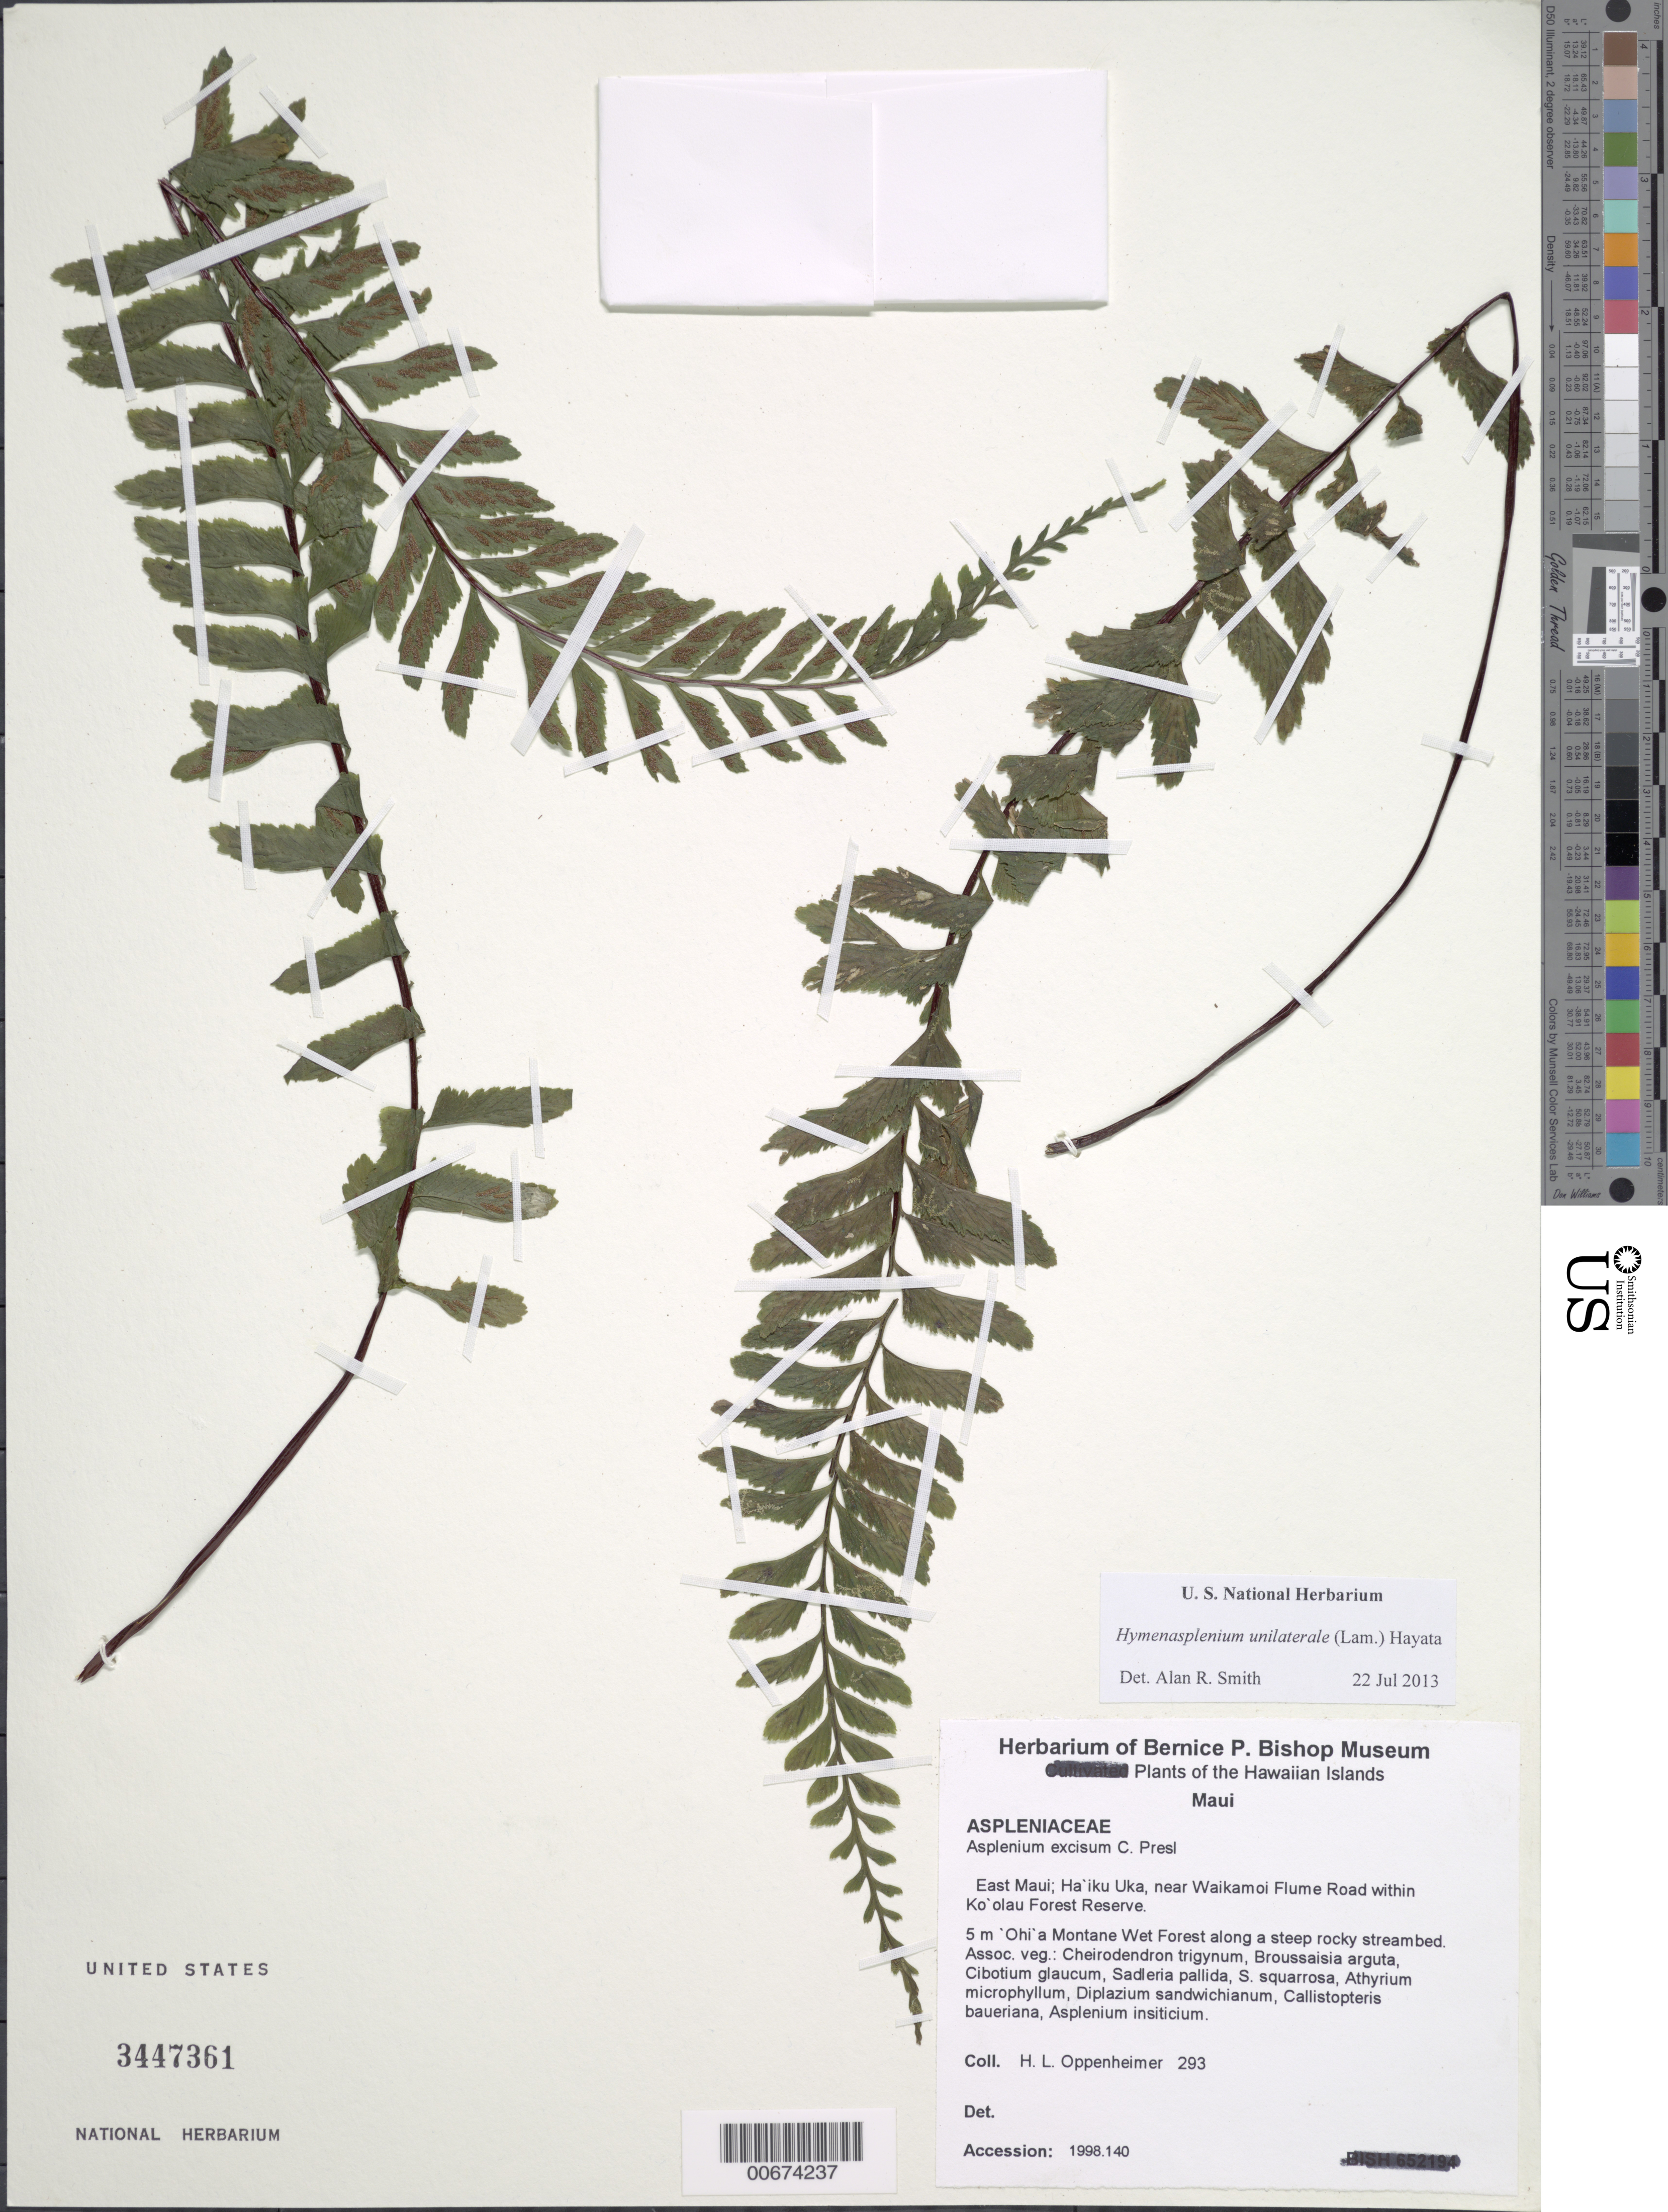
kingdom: Plantae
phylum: Tracheophyta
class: Polypodiopsida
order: Polypodiales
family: Aspleniaceae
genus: Hymenasplenium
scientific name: Hymenasplenium unilaterale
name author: (Lam.) Hayata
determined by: Smith, Alan R., (UC)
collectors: H. L. Oppenheimer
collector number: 293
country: United States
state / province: Hawaii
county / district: Maui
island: Maui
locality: E Maui; Ha'iku Uka, near Waikamoi Flume Road with Ko'olau Forest Reserve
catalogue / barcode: US 3447361